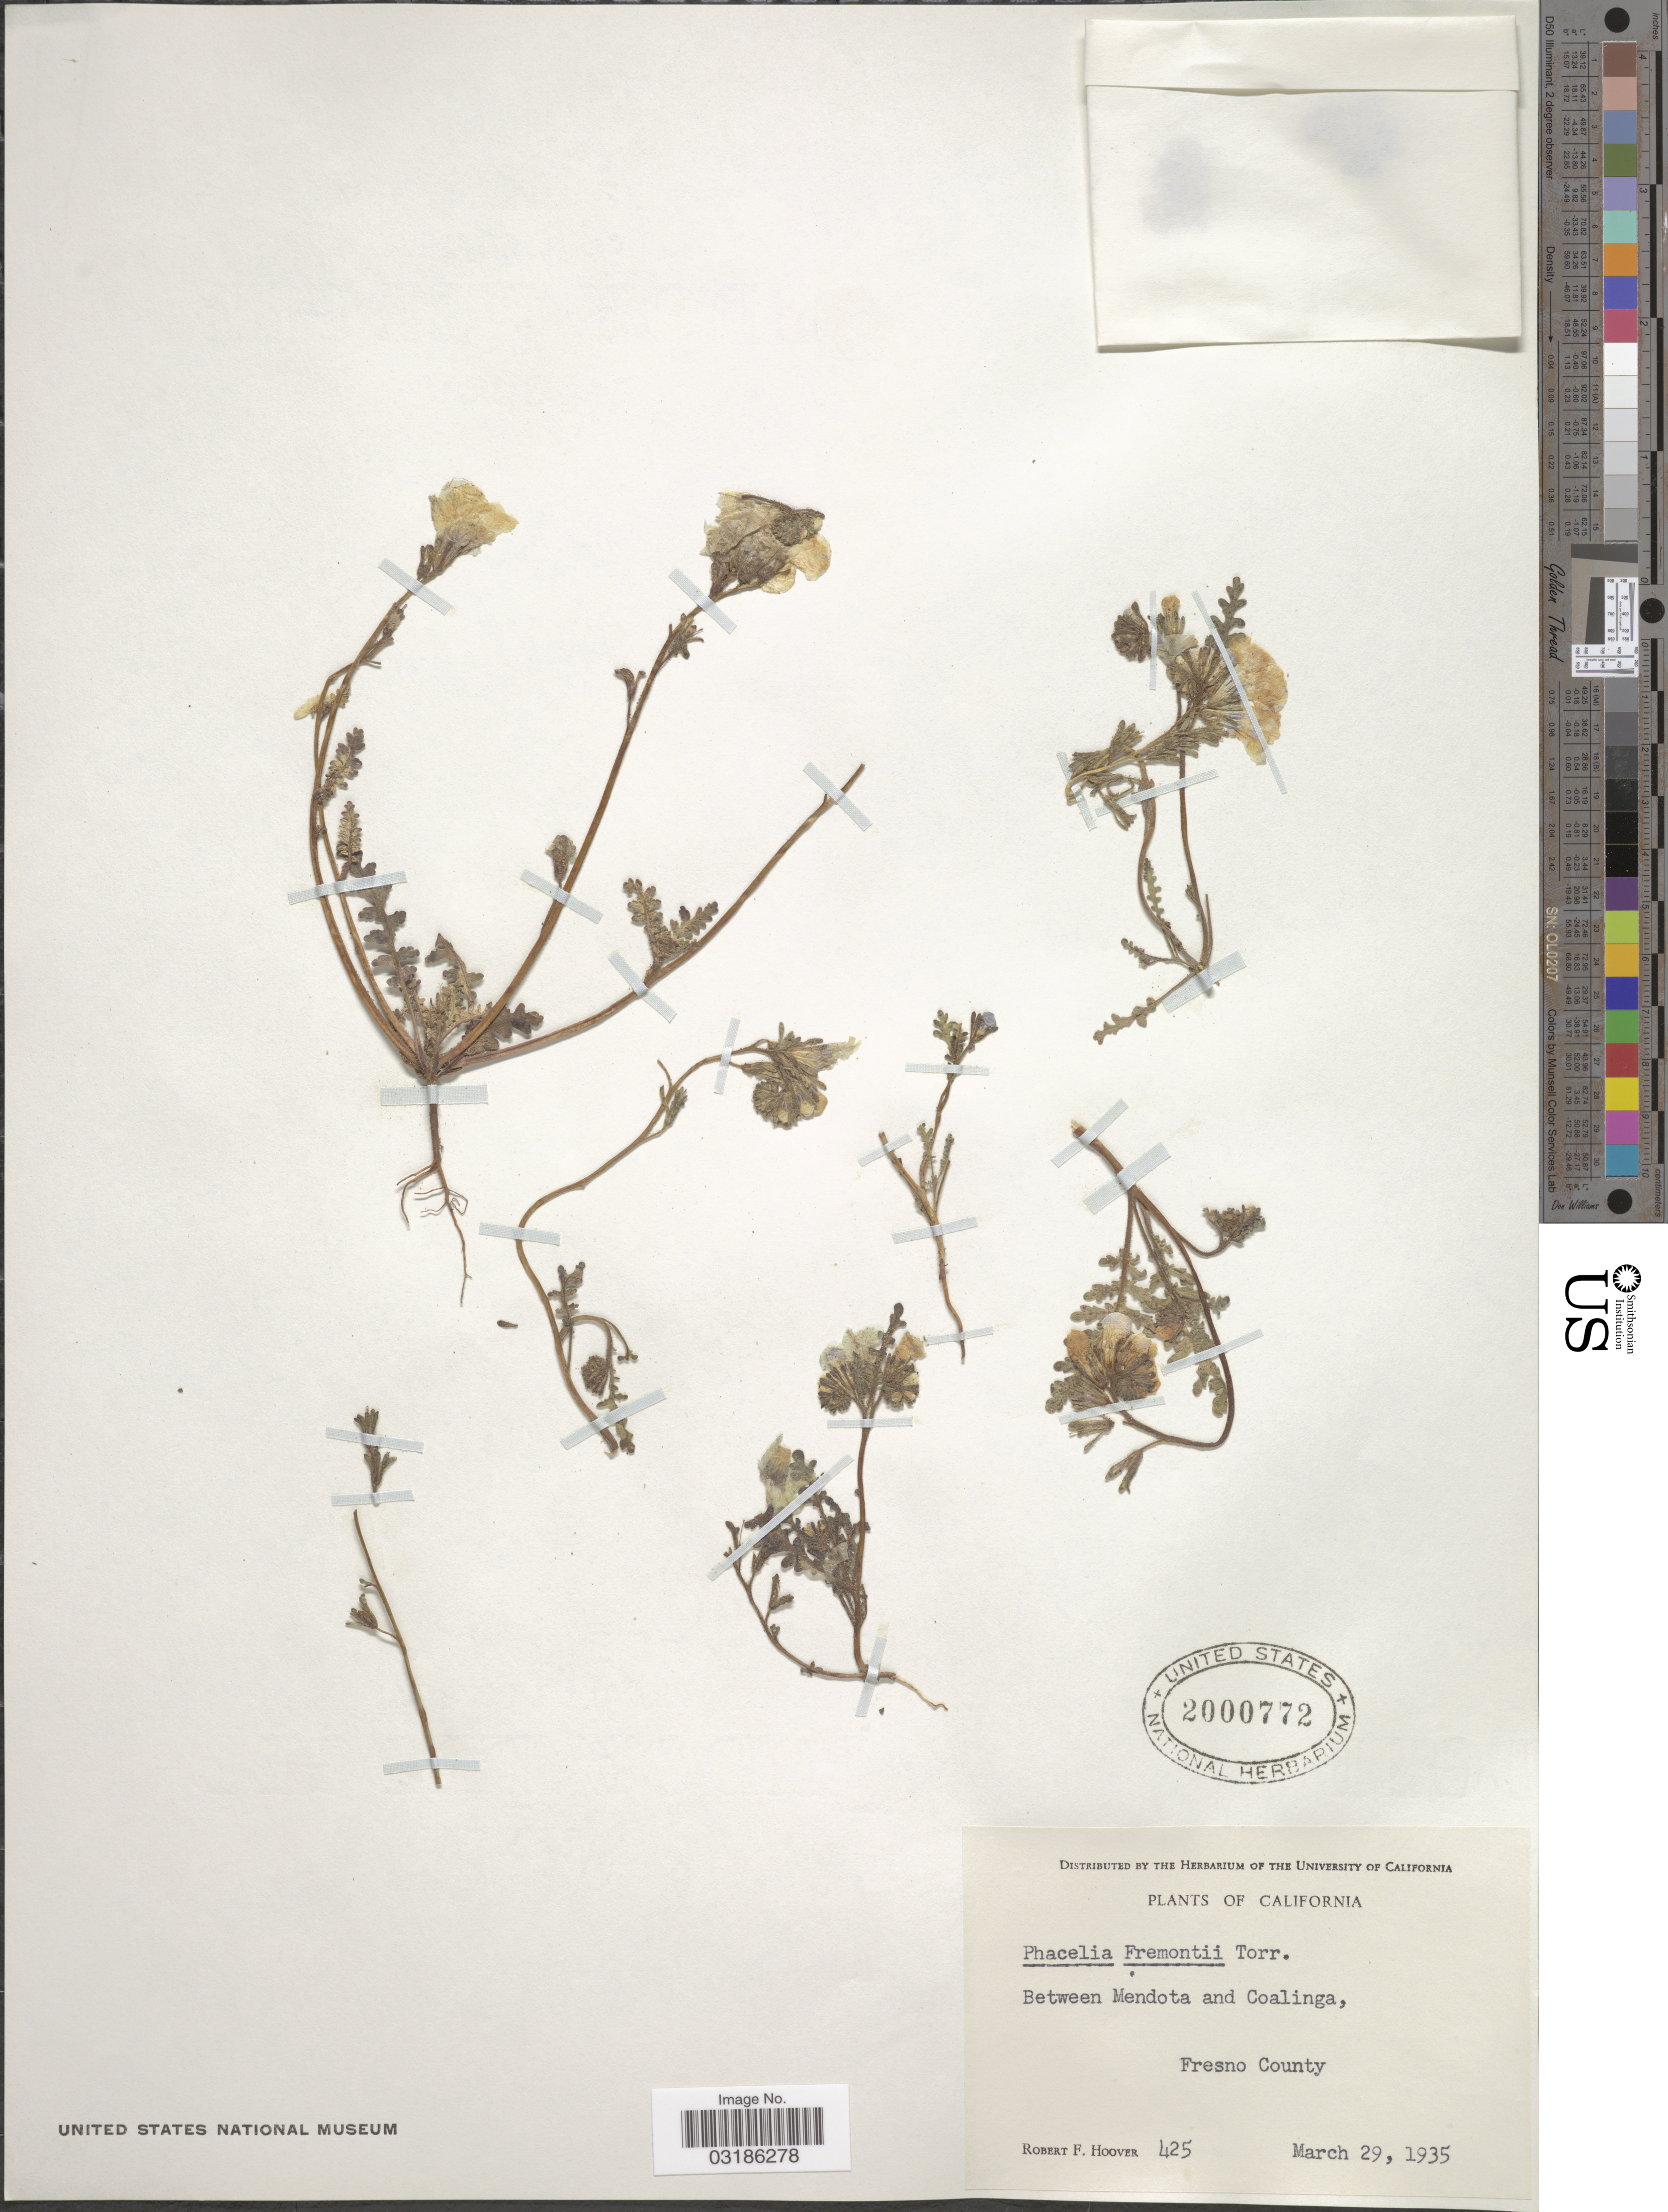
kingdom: Plantae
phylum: Tracheophyta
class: Magnoliopsida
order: Boraginales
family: Hydrophyllaceae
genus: Phacelia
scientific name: Phacelia fremontii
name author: Torr.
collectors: R. F. Hoover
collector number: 425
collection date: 1935-03-29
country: United States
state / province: California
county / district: Fresno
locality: Between Mendota and Coalinga, Fresno County.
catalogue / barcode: US 2000772